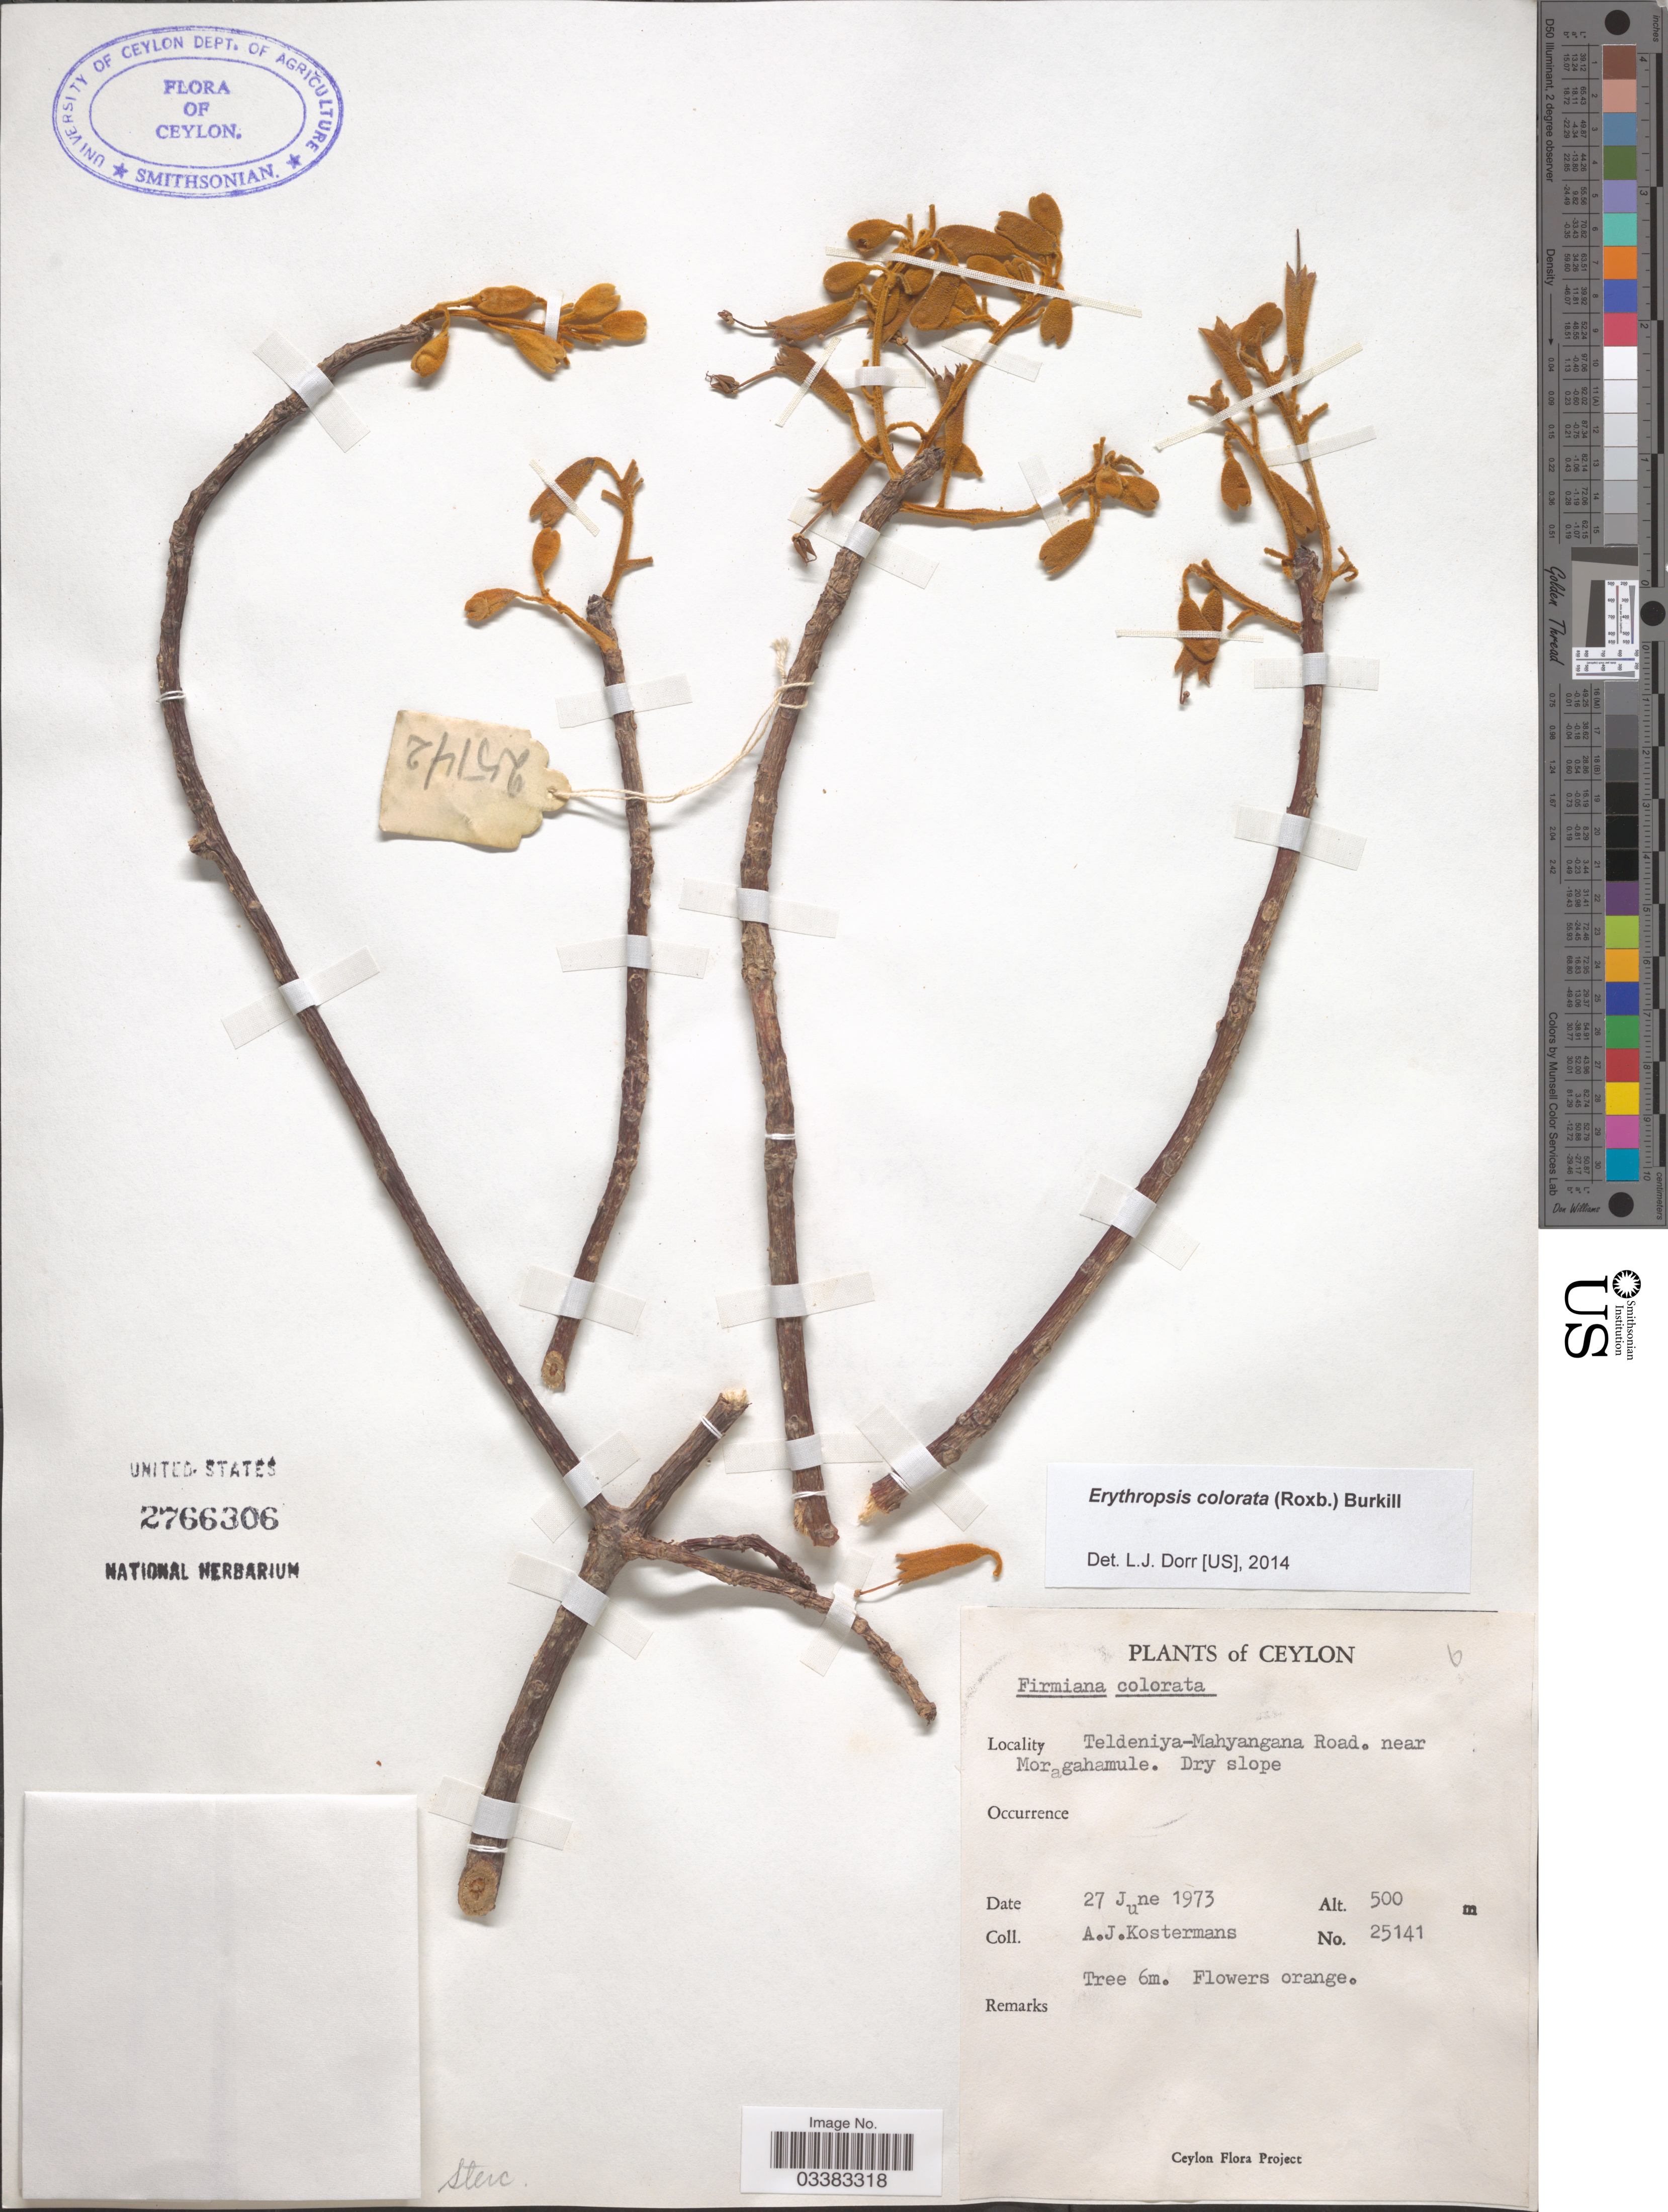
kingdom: Plantae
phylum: Tracheophyta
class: Magnoliopsida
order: Malvales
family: Malvaceae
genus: Erythropsis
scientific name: Erythropsis colorata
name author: (Roxb.) Burkill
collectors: A. J. G. Kostermans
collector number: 25141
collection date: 1973-06-27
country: Sri Lanka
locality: Ceylon. Teldeniya-Mahyangana Road. Near Moragahamule.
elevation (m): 500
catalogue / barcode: US 2766306